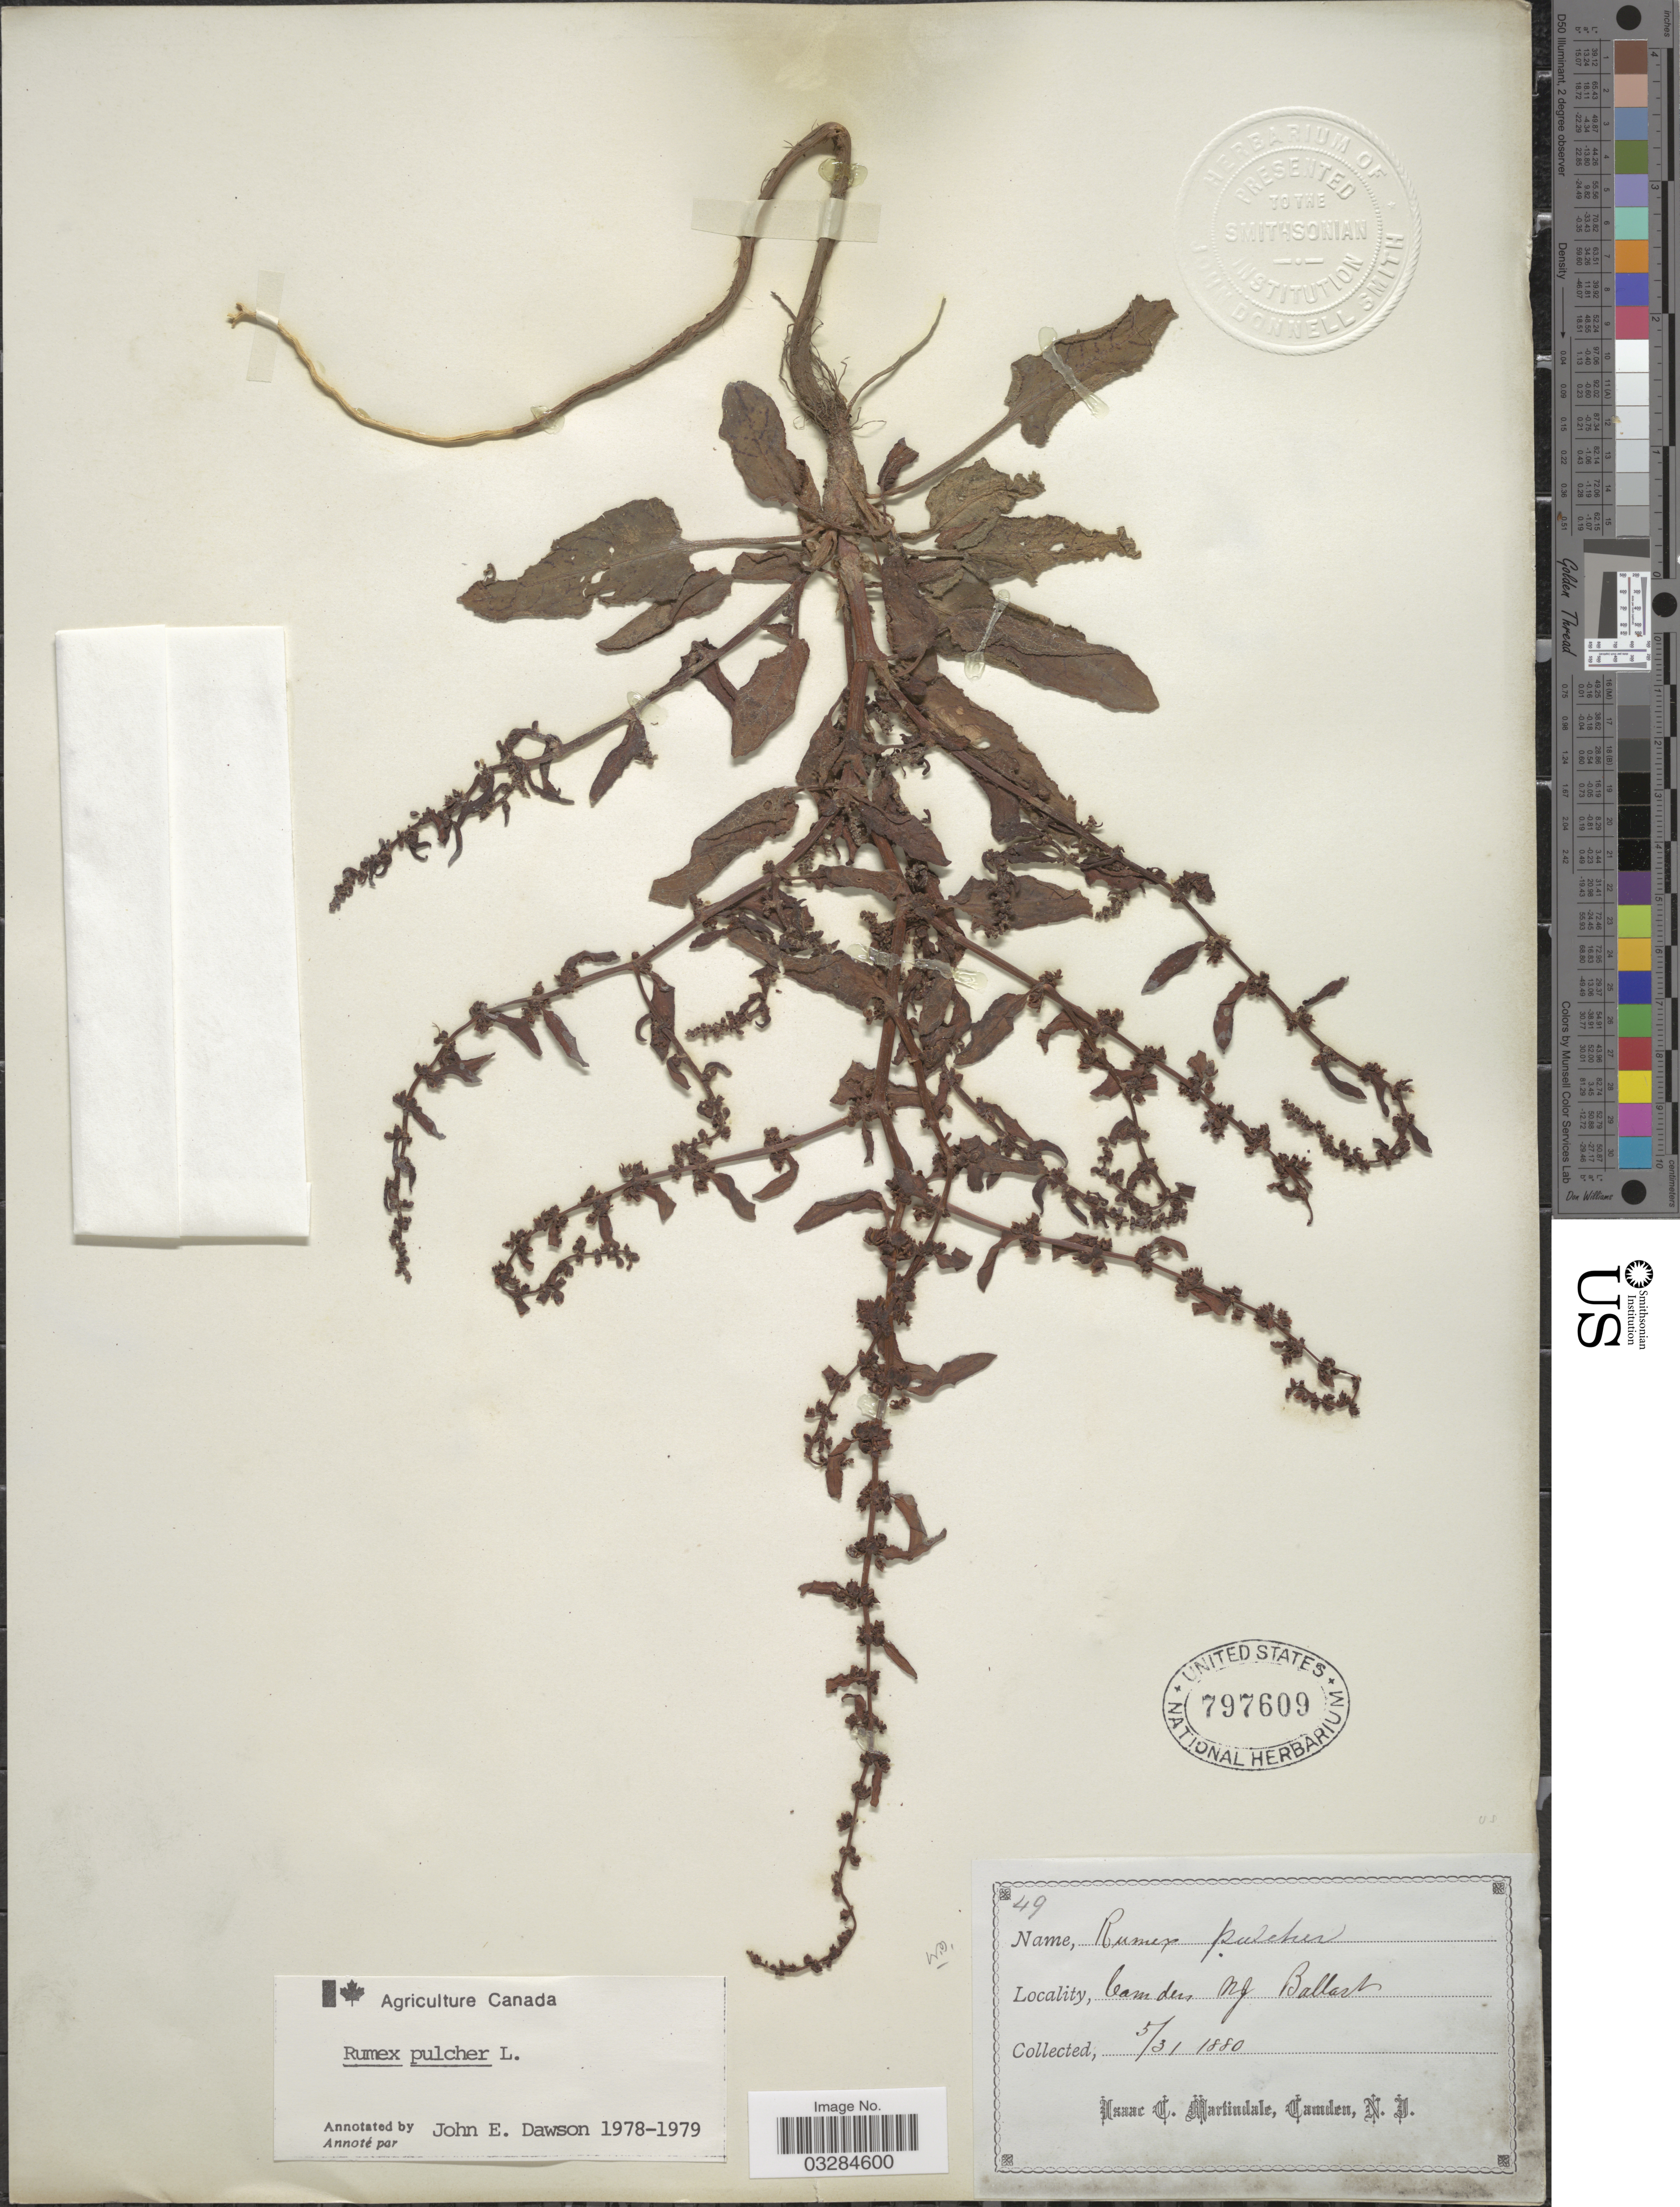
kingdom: Plantae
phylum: Tracheophyta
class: Magnoliopsida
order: Caryophyllales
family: Polygonaceae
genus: Rumex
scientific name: Rumex pulcher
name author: L.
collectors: I. C. Martindale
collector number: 49?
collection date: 1880-05-31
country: United States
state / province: New Jersey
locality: Camden, Ballast.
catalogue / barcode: US 797609